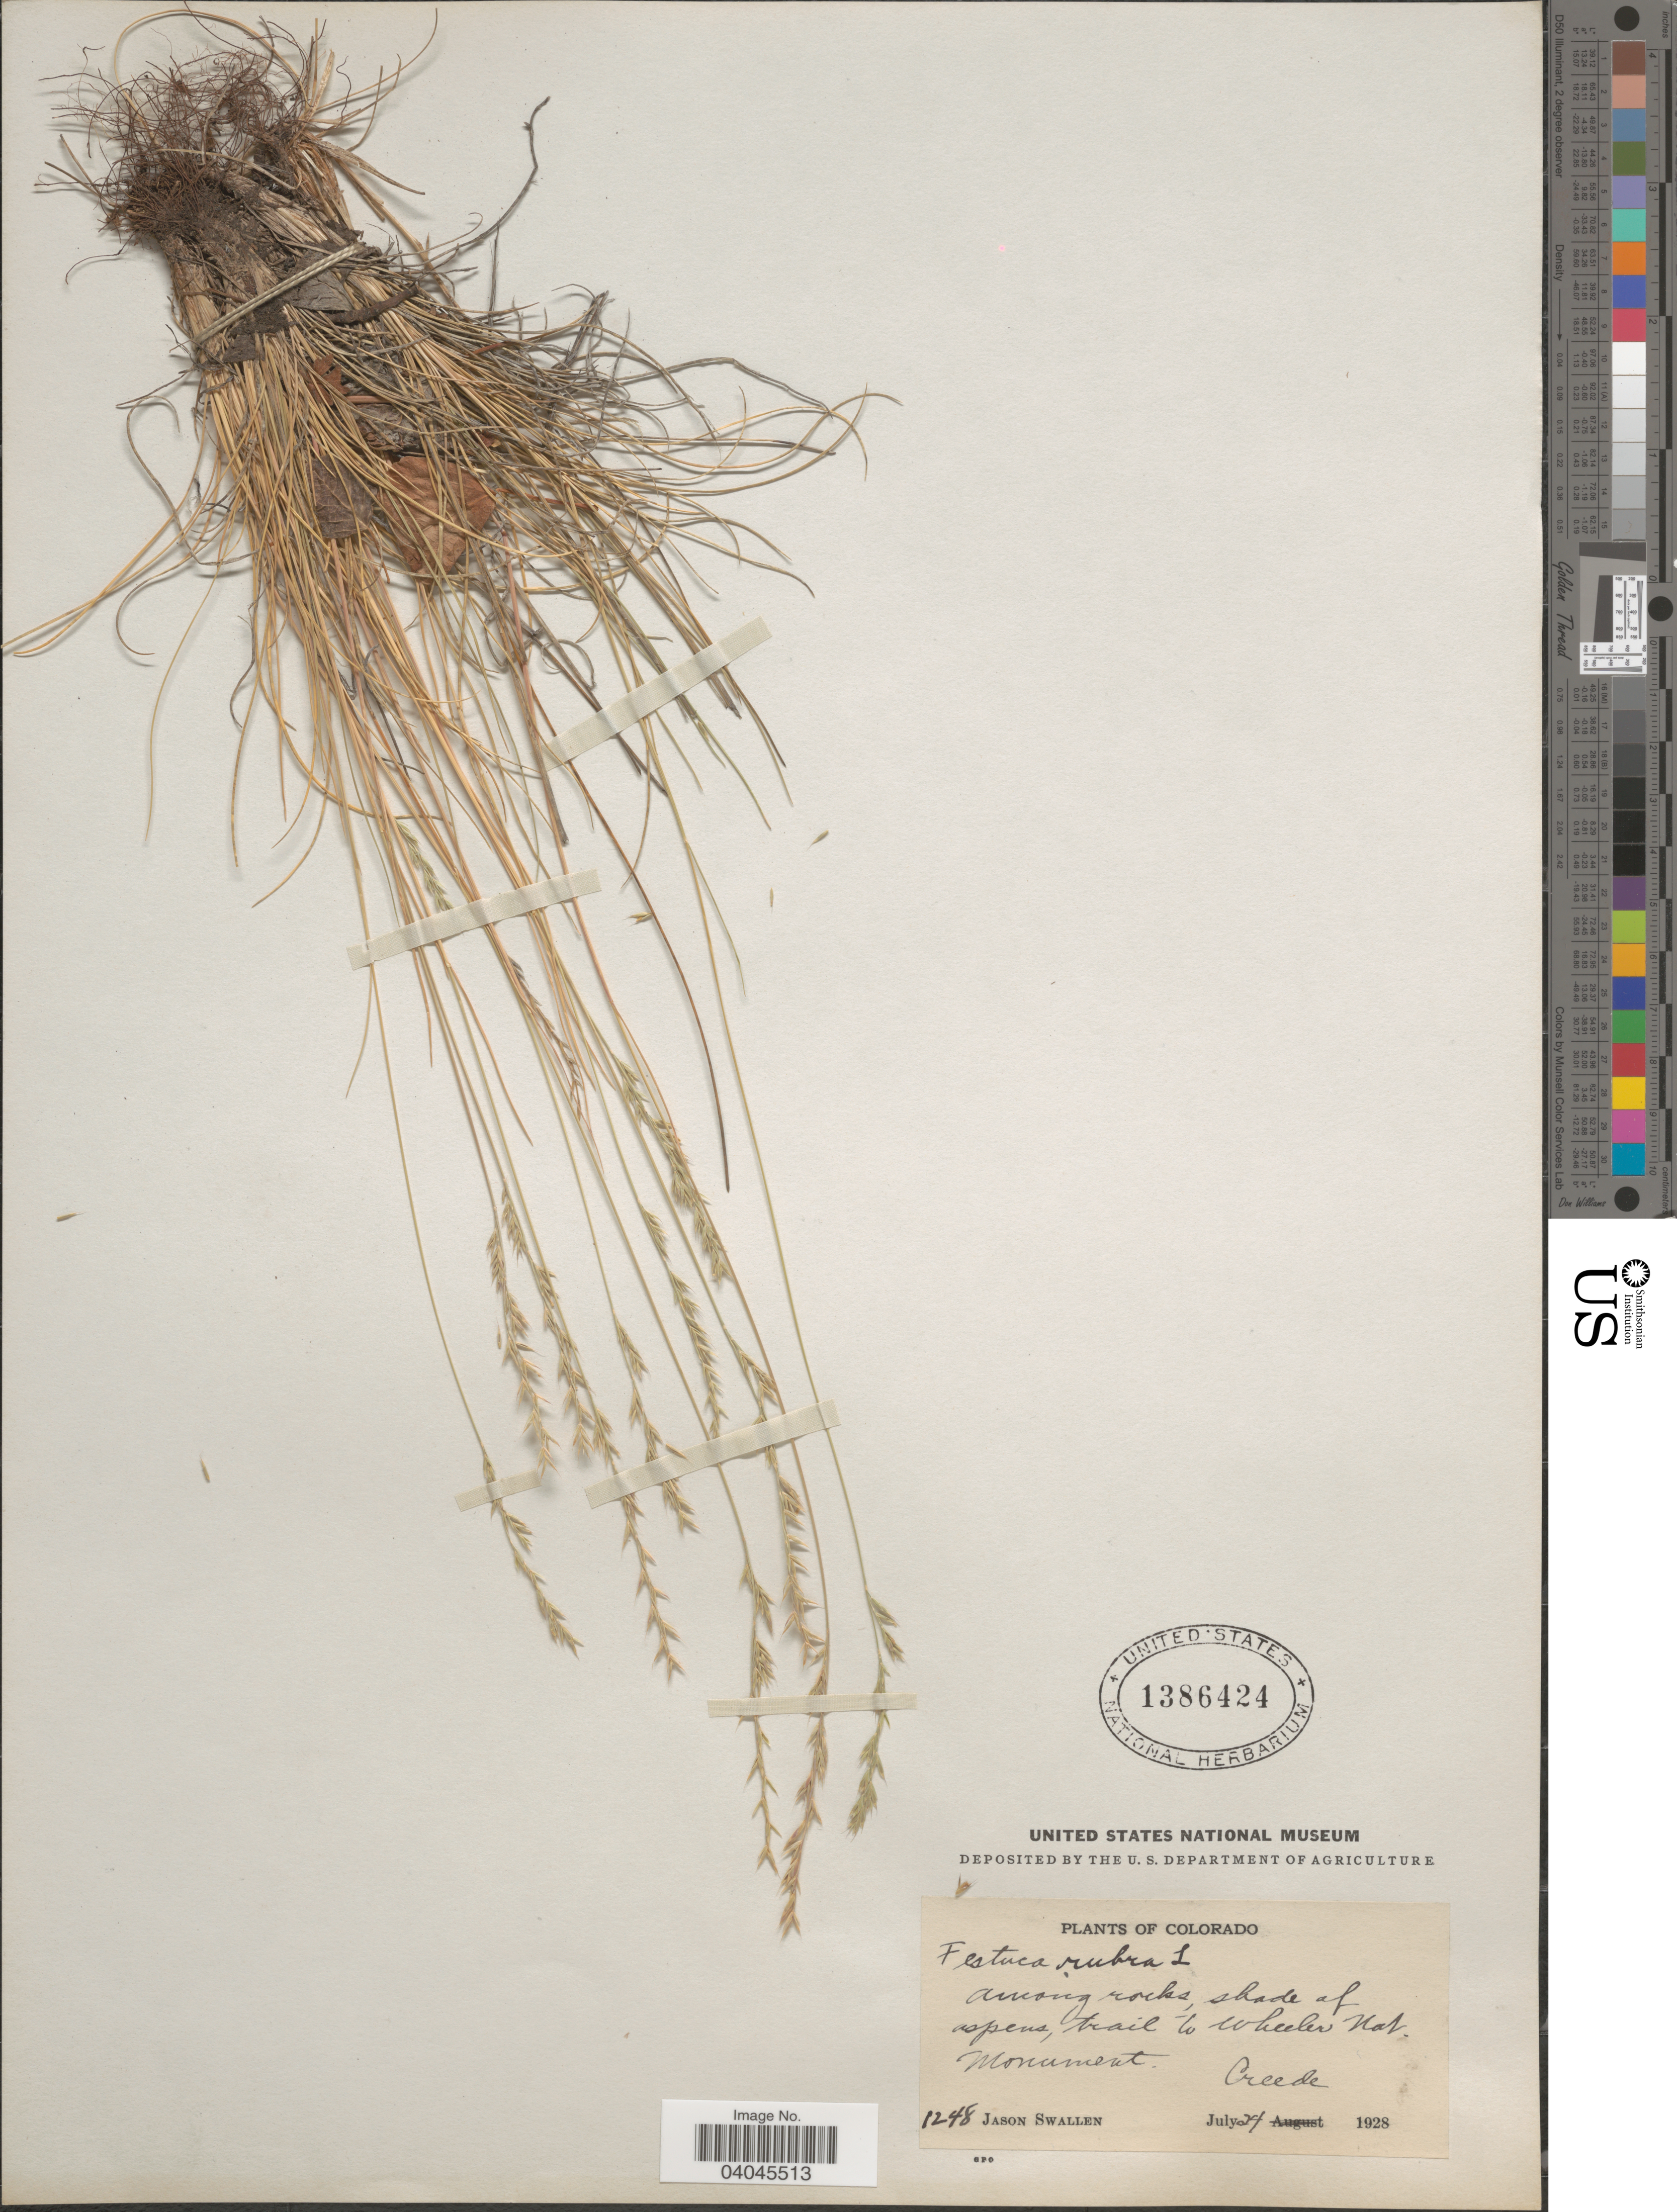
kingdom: Plantae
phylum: Tracheophyta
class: Liliopsida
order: Poales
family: Poaceae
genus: Festuca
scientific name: Festuca rubra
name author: L.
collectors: J. R. Swallen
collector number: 1248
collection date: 1928-07-24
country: United States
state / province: Colorado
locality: Among rocks, shade of aspens, trail to Wheeler Nat. Monument. Creede.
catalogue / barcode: US 1386424